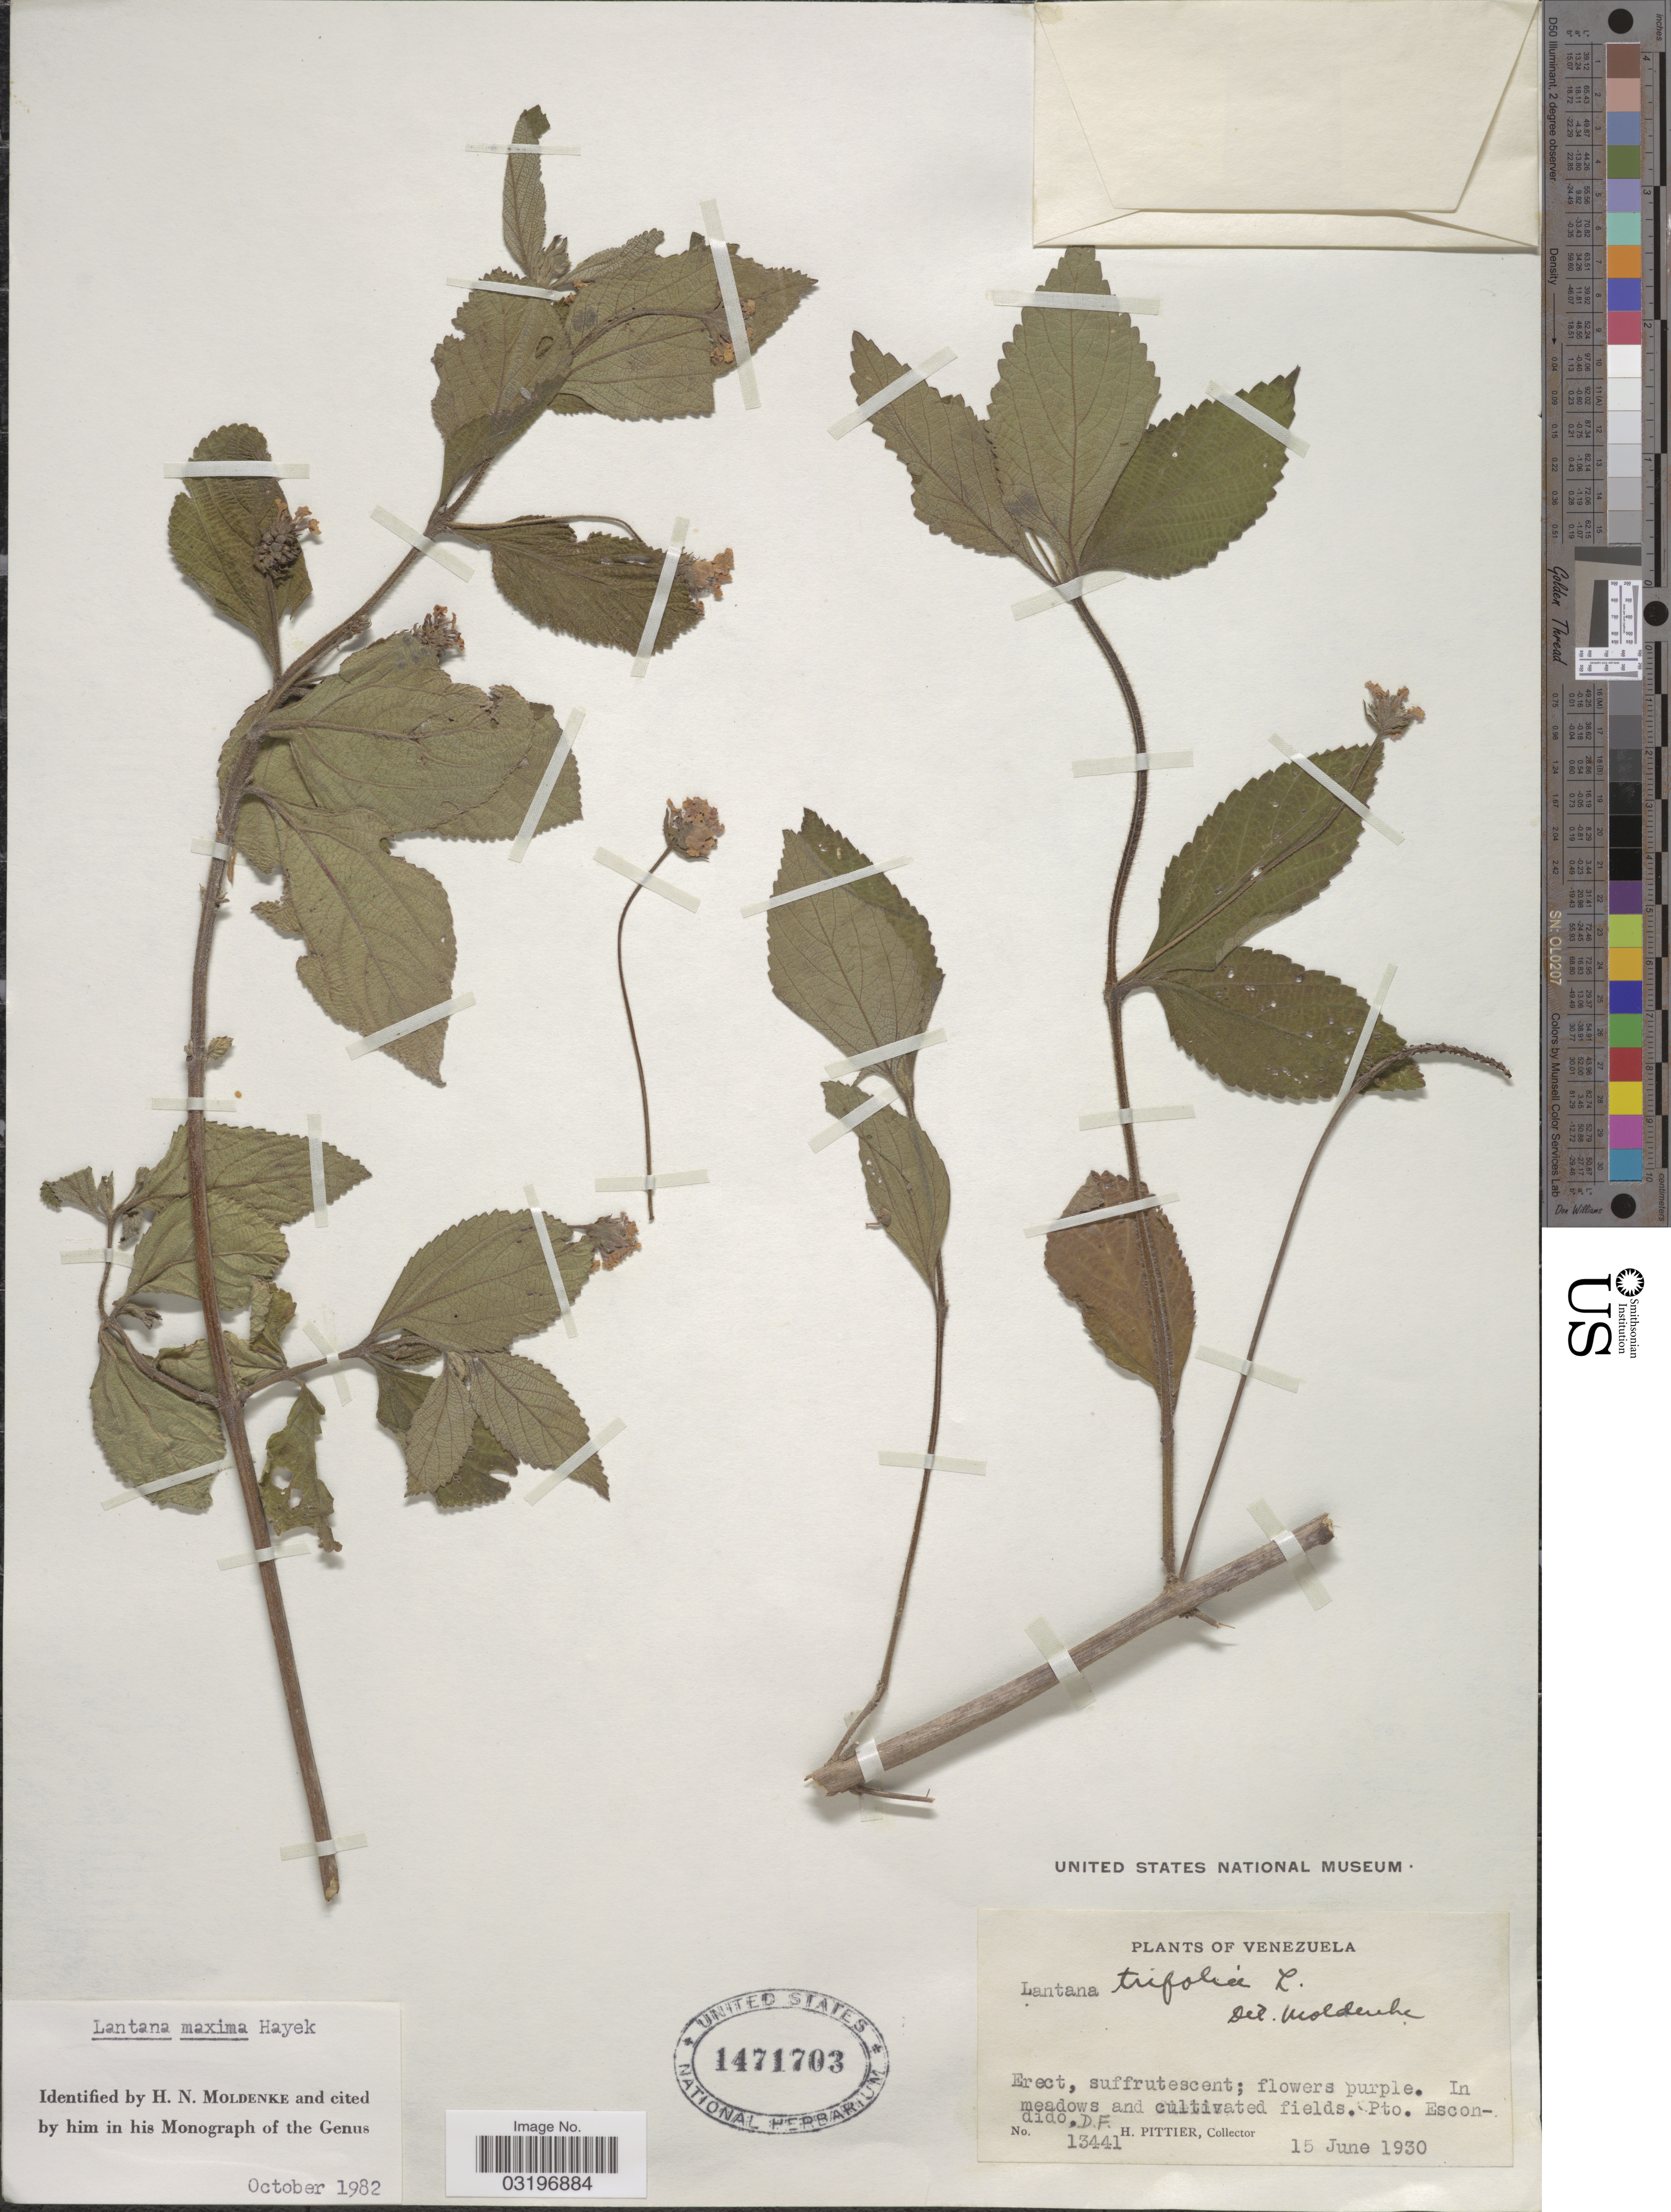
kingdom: Plantae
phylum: Tracheophyta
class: Magnoliopsida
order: Lamiales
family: Verbenaceae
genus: Lantana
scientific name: Lantana maxima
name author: Hayek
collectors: H. F. Pittier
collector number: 13441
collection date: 1930-06-15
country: Venezuela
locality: Pto. Escondido. D.F.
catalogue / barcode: US 1471703